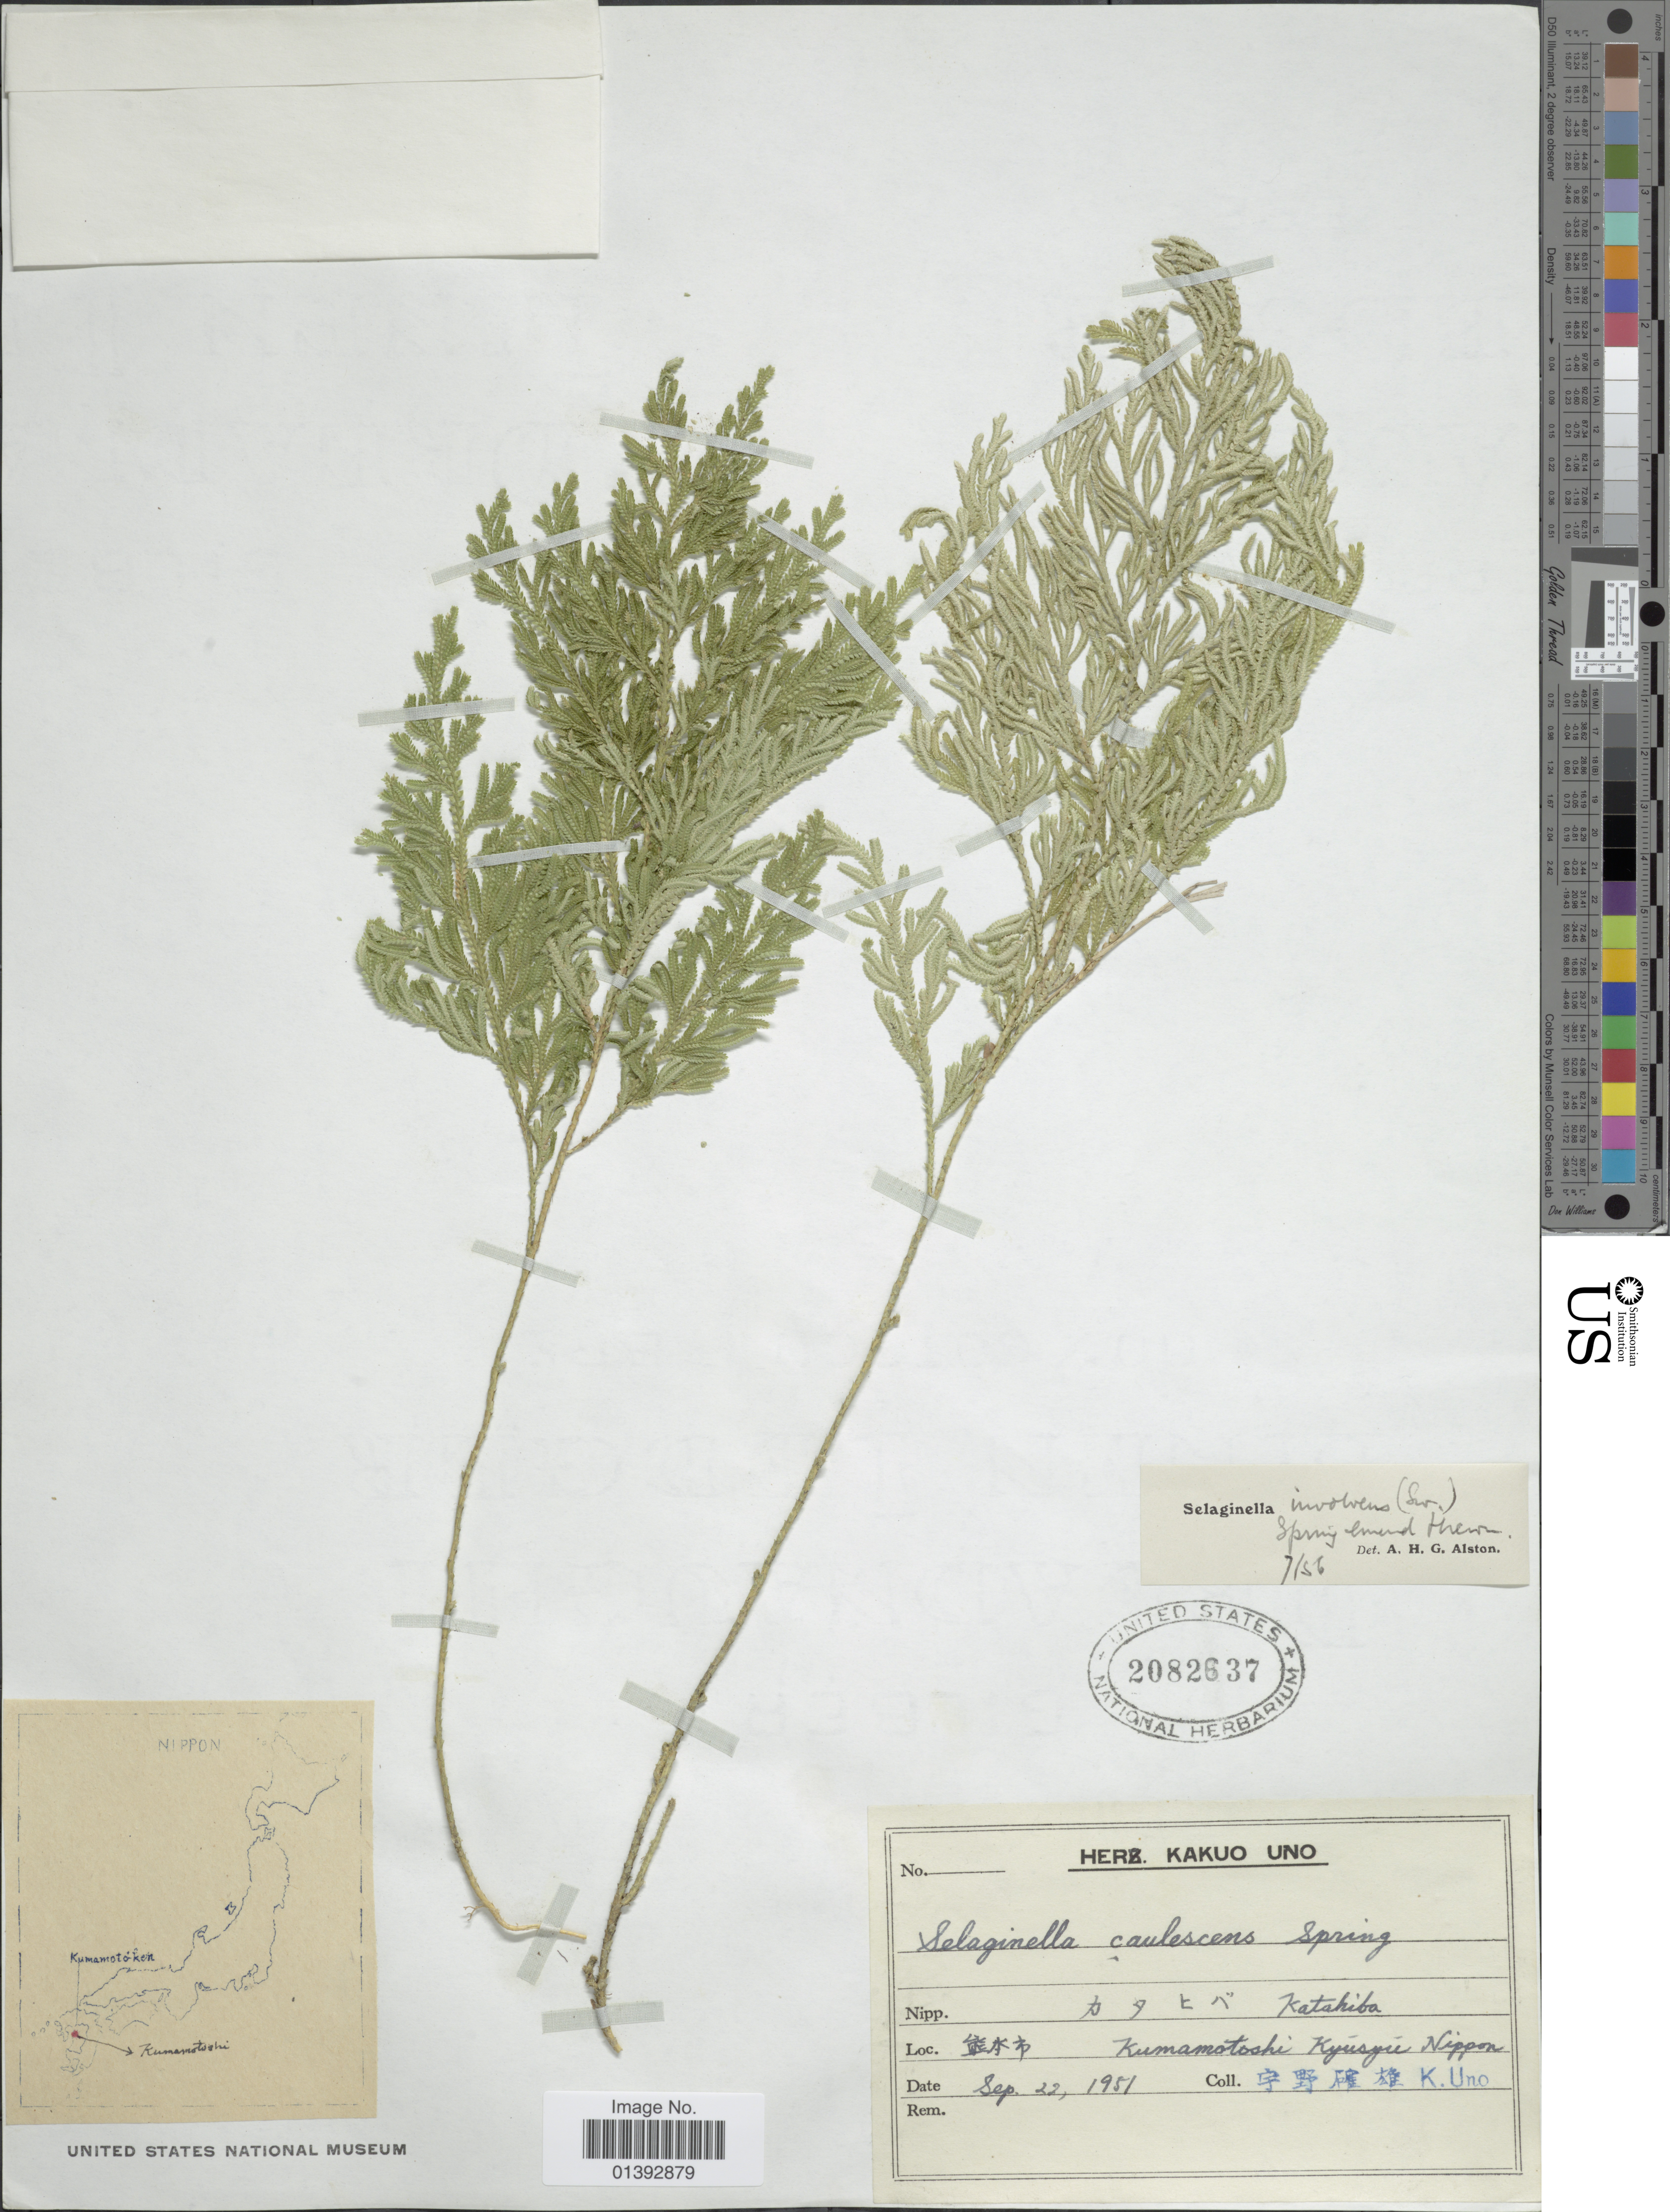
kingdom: Plantae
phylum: Tracheophyta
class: Lycopodiopsida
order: Selaginellales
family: Selaginellaceae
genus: Selaginella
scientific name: Selaginella involvens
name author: (Sw.) Spring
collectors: K. Uno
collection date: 1951-09-22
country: Japan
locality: Kumamotoshi, Kyusyu Nippon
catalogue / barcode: US 2082637